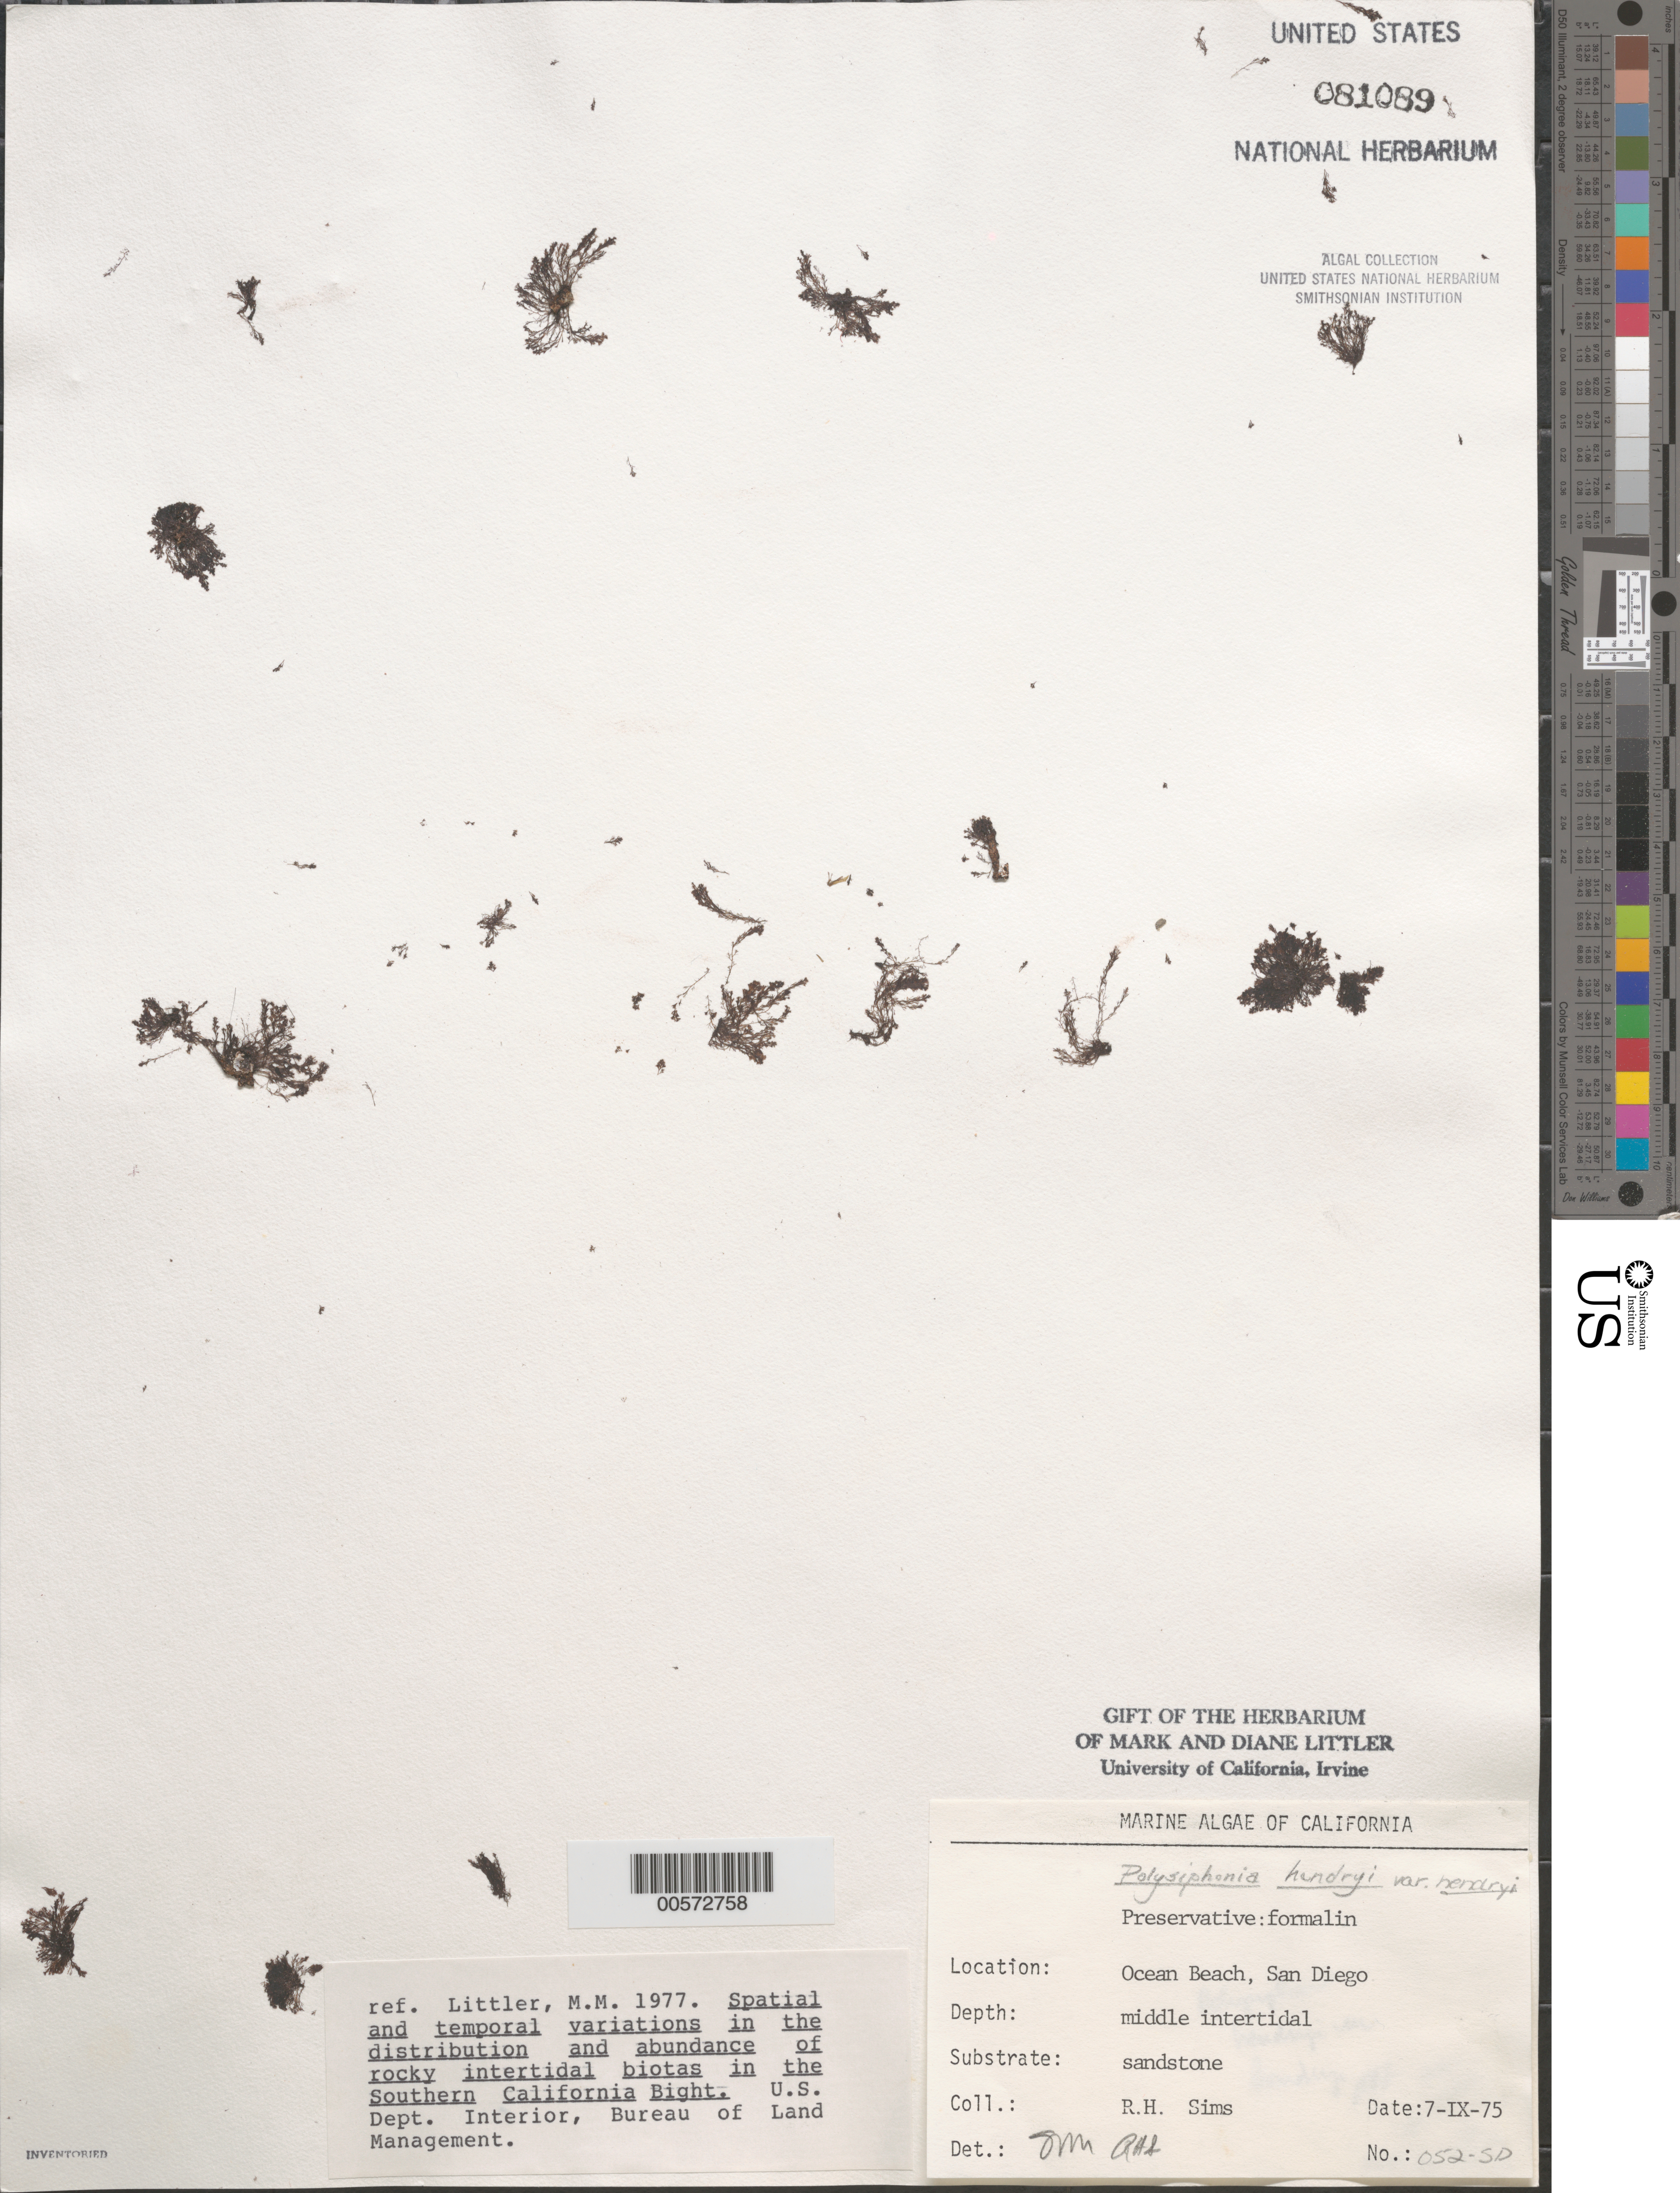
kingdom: Plantae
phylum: Rhodophyta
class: Florideophyceae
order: Ceramiales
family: Rhodomelaceae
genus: Vertebrata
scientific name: Vertebrata hendryi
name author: (N.L. Gardner) Savoie & G.W. Saunders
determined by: Algae name updating Project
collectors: R. H. Sims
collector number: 052-SD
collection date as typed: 07 Sep 1975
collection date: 1975-09-07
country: United States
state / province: California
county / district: San Diego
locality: Ocean Beach, end of Del Monte Street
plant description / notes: BLM-SOCALBIGHT Rocky Intertidal Survey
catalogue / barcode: US 81089